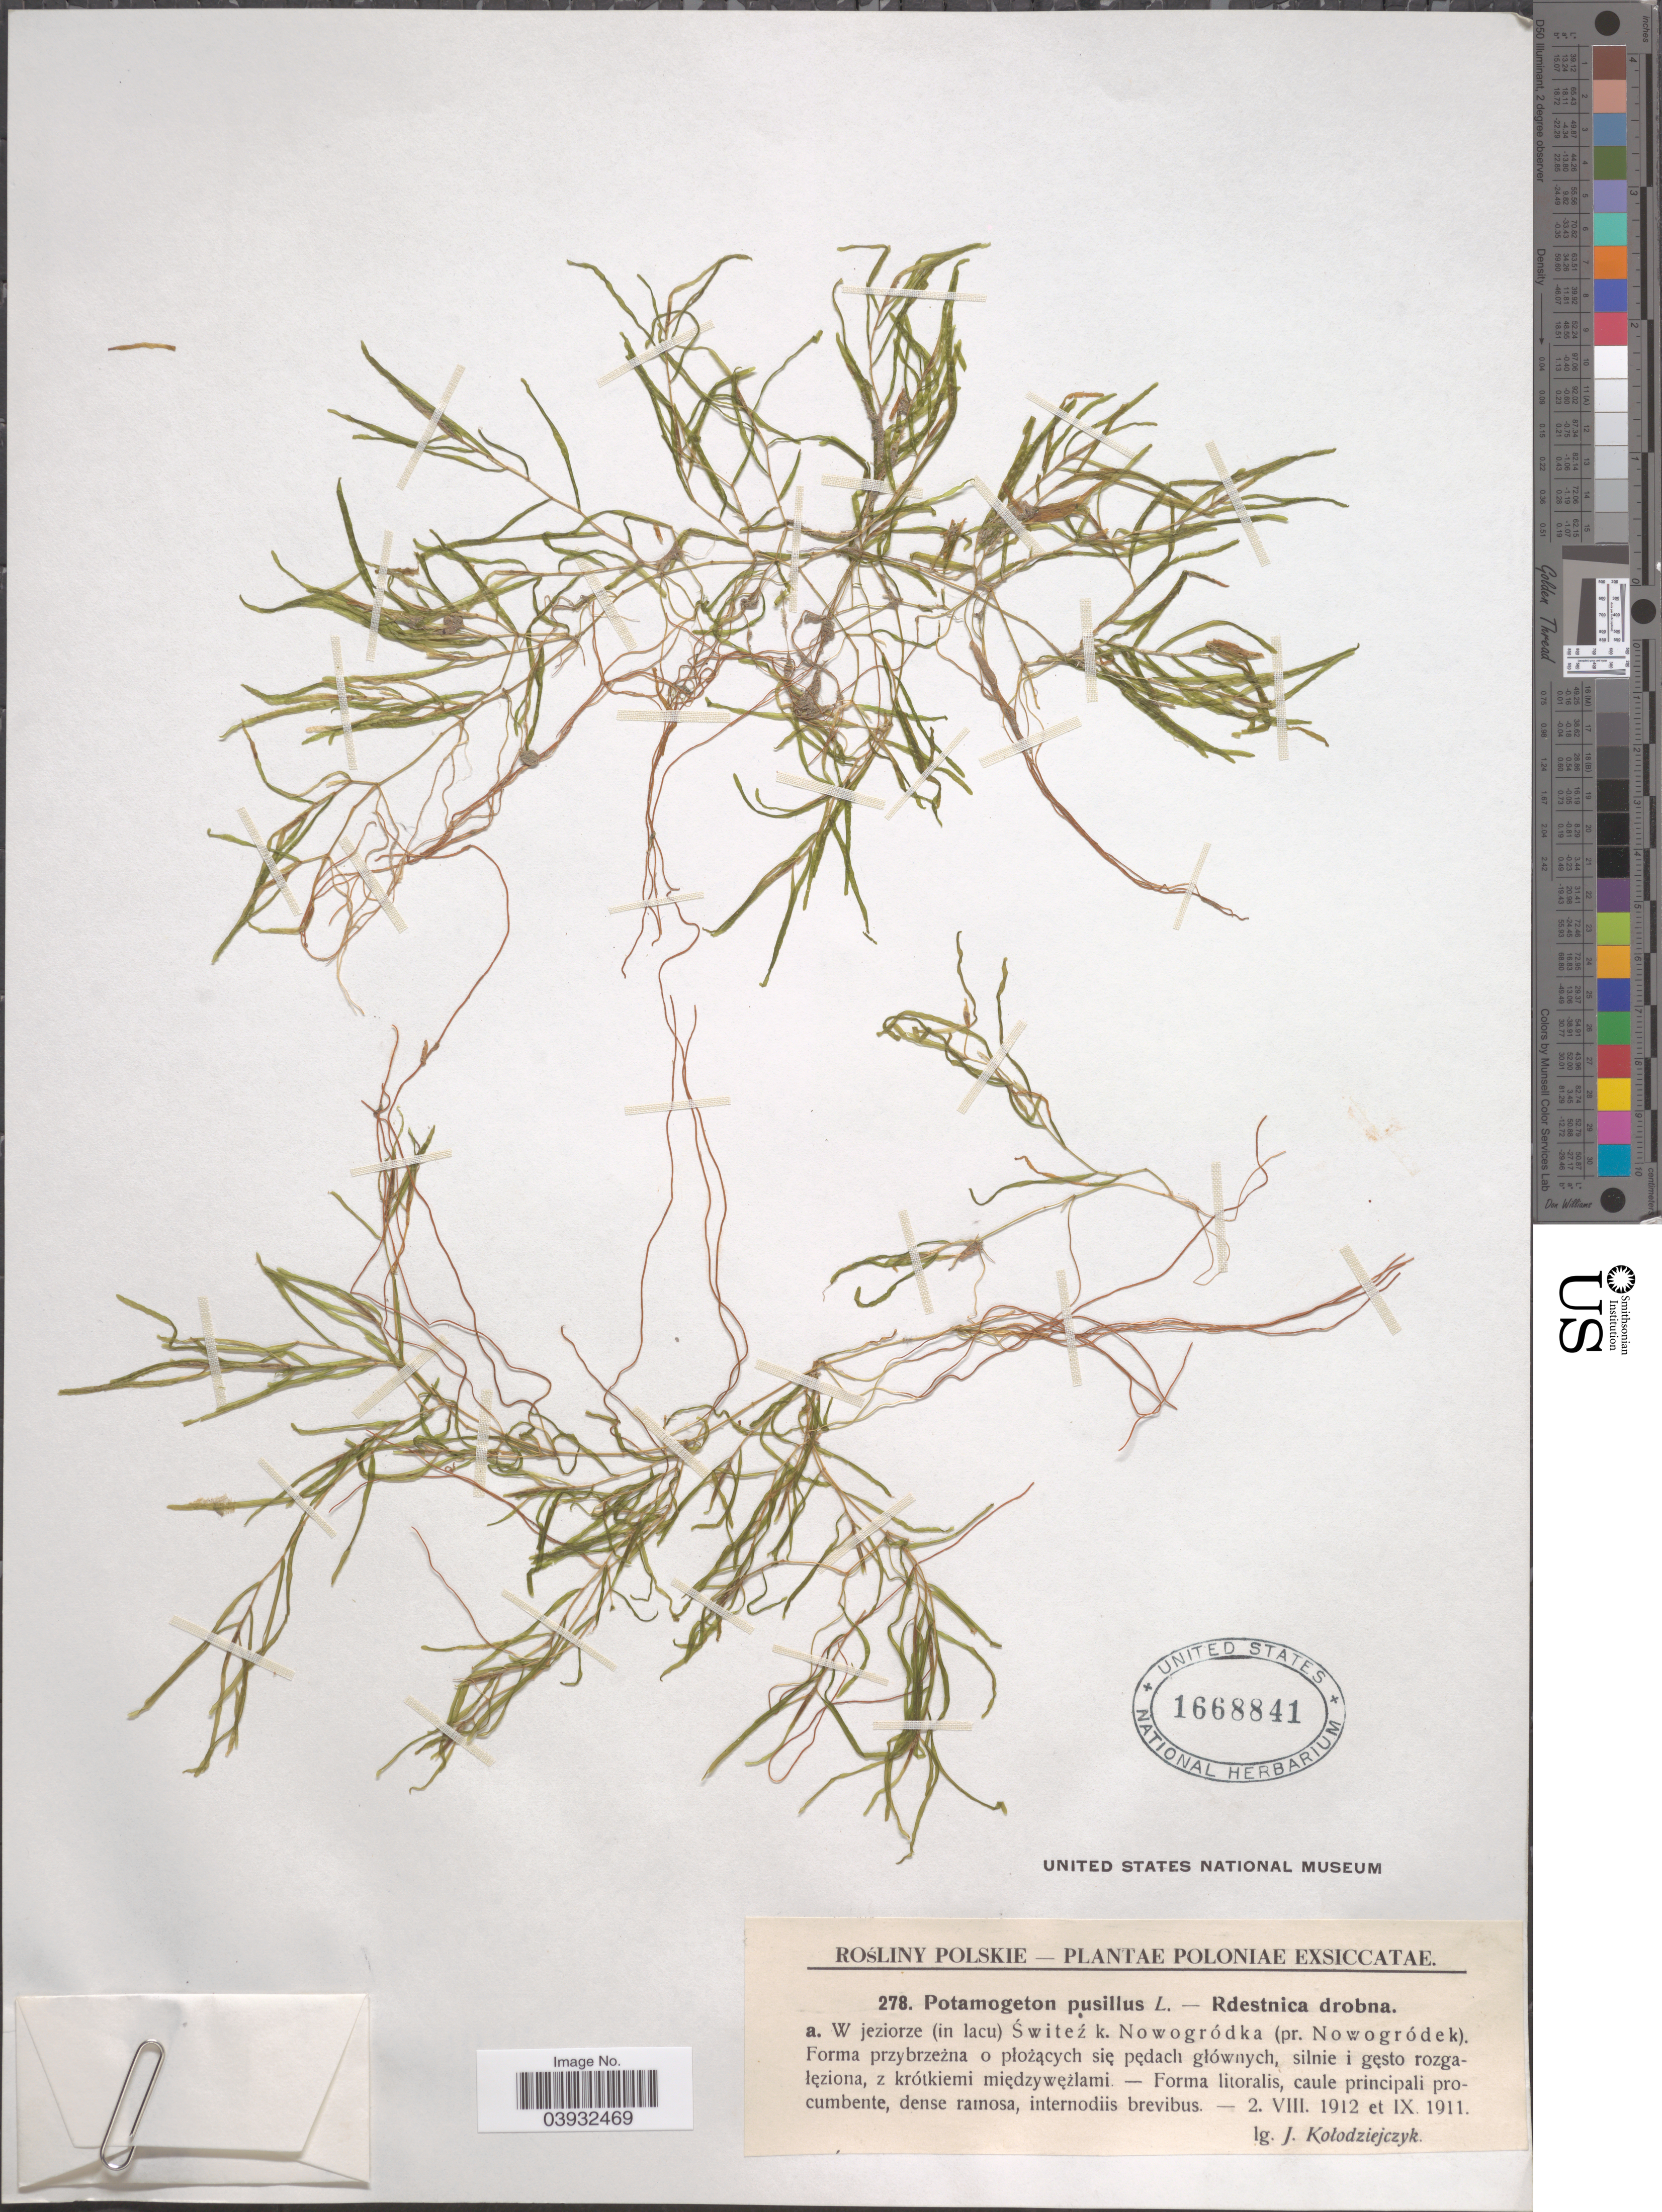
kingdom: Plantae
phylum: Tracheophyta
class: Liliopsida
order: Alismatales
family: Potamogetonaceae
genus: Potamogeton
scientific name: Potamogeton pusillus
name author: L.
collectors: J. Kolodziejczyk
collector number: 278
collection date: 1911-09/1912-02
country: Poland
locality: Poloniae. Forma litoralis, caule principali procumbente, dense ramosa, internodiis brevibus.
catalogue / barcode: US 1668841